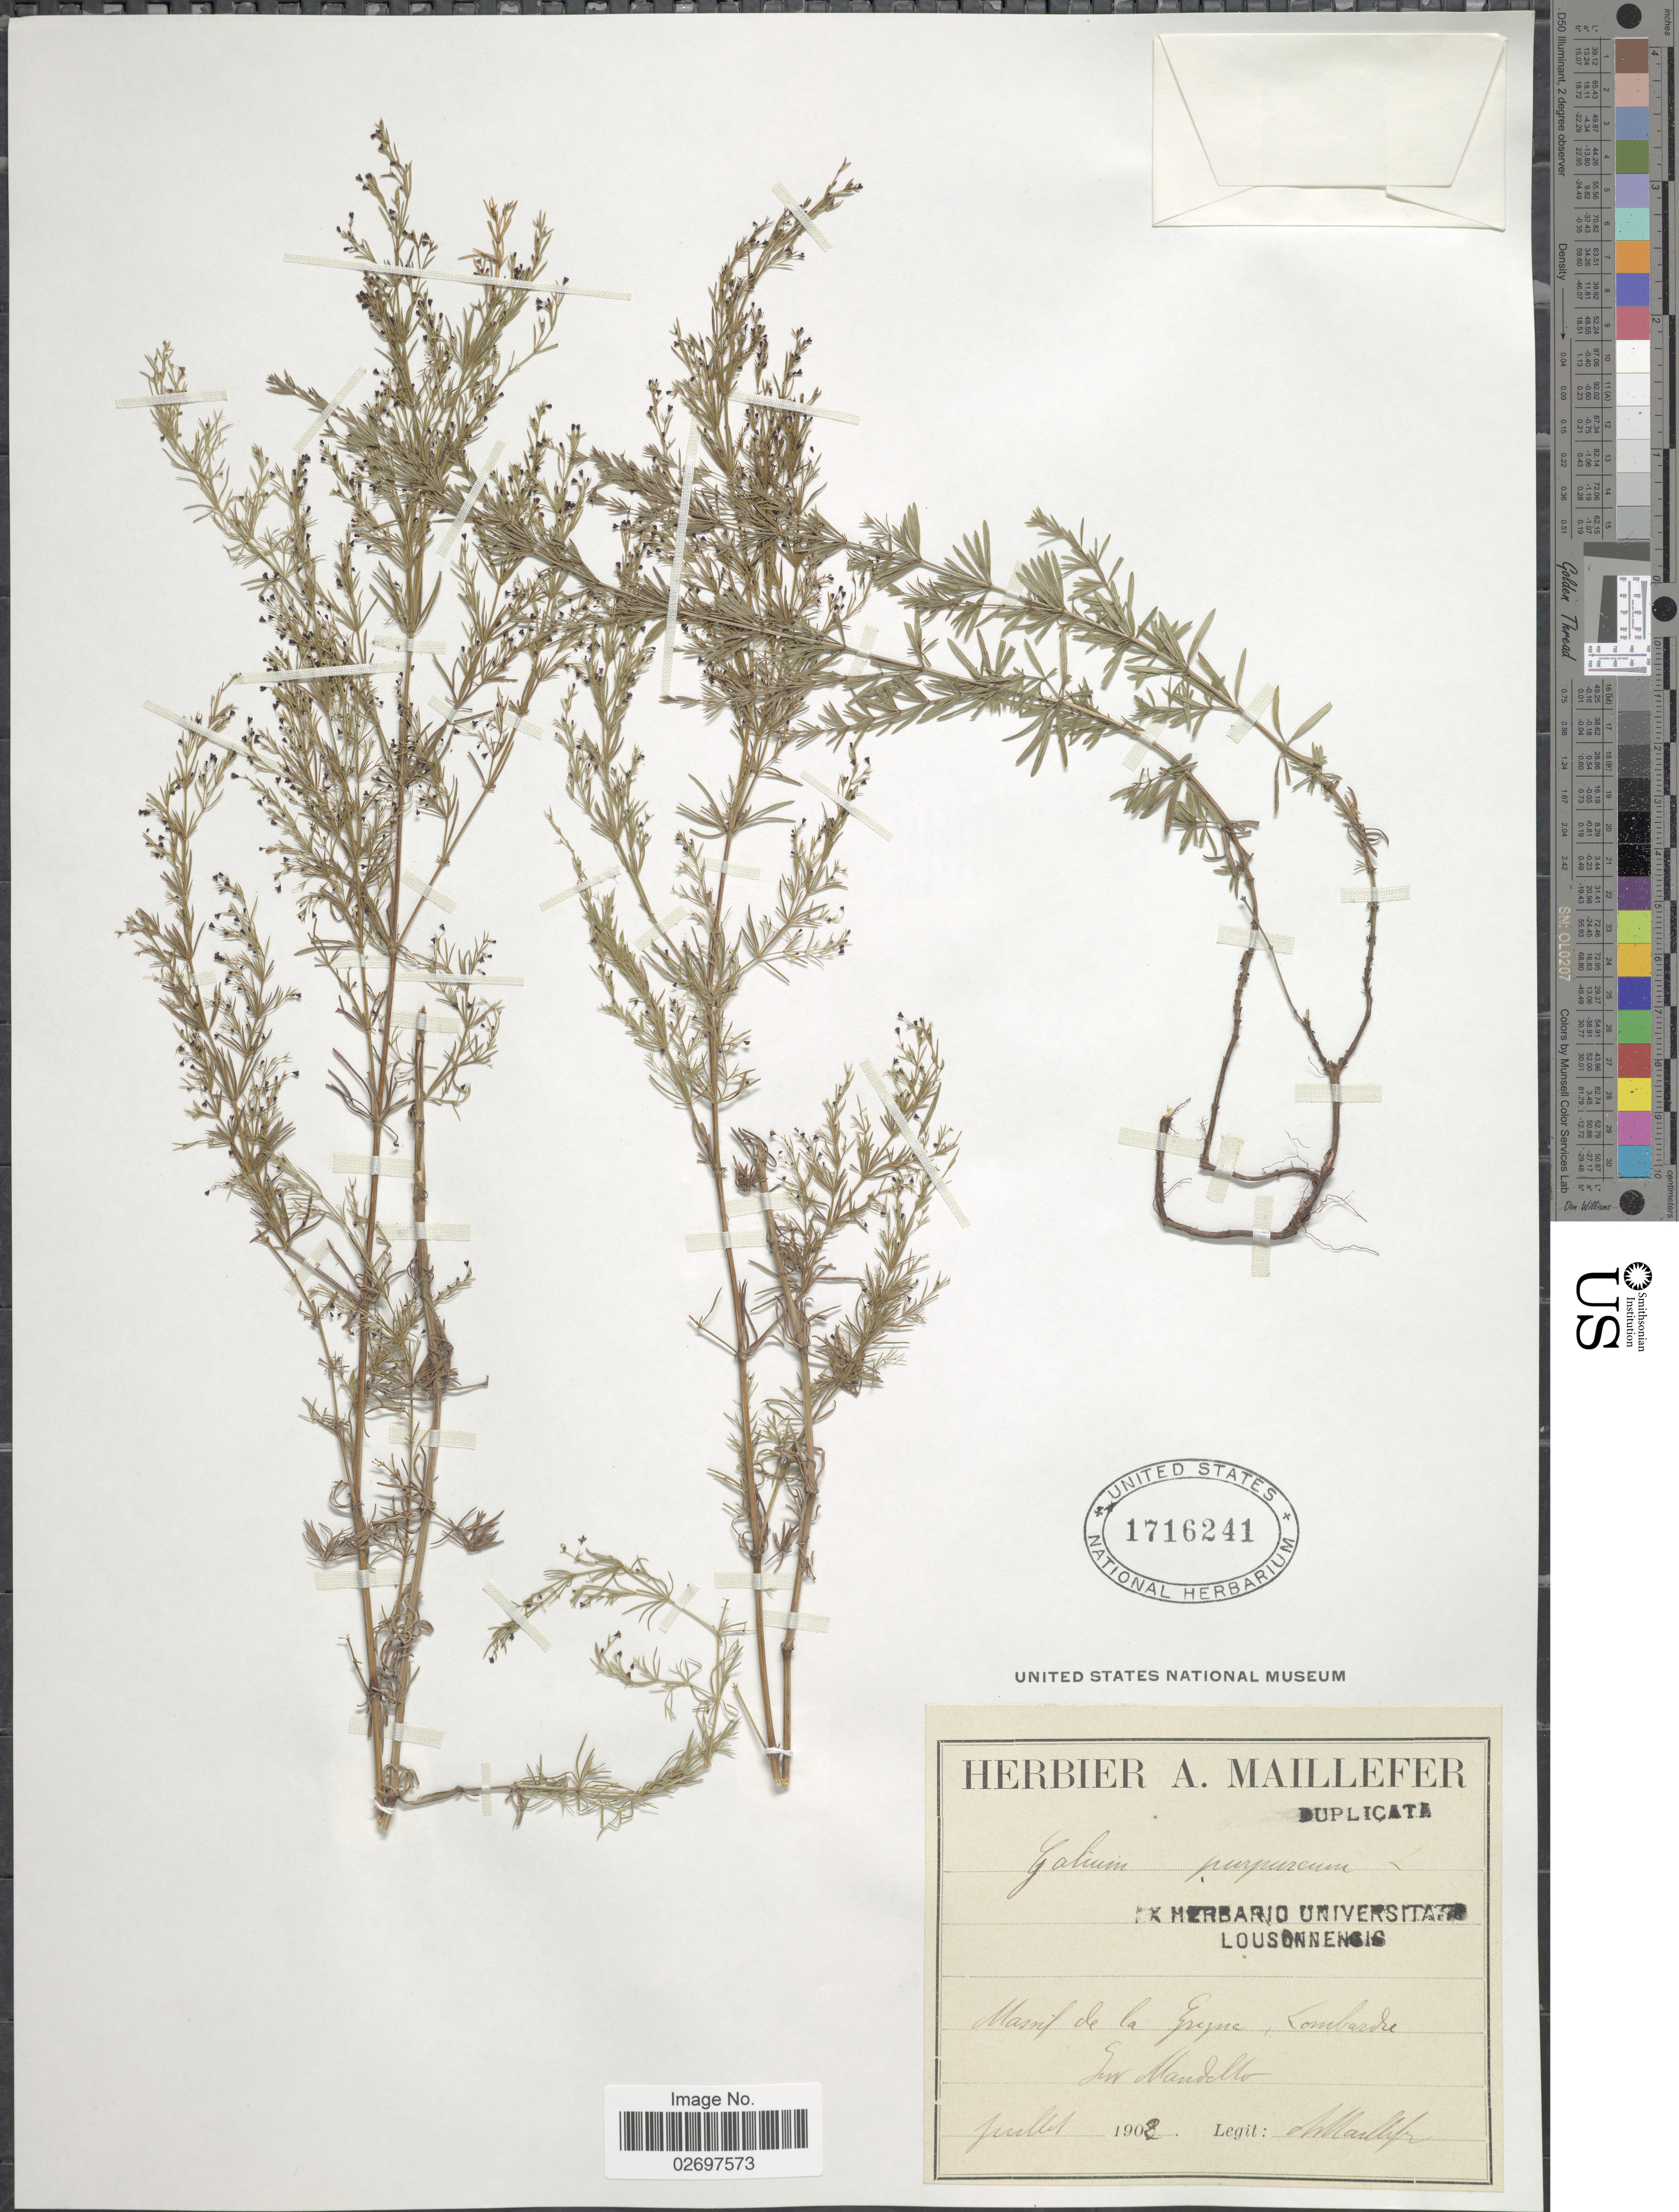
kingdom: Plantae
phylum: Tracheophyta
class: Magnoliopsida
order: Gentianales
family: Rubiaceae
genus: Galium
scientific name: Galium purpureum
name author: L.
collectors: A. Maillefer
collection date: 1902-07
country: Italy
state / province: Lombardy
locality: Massif de la Epyne, Lombarde. Sur Mandello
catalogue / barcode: US 1716241